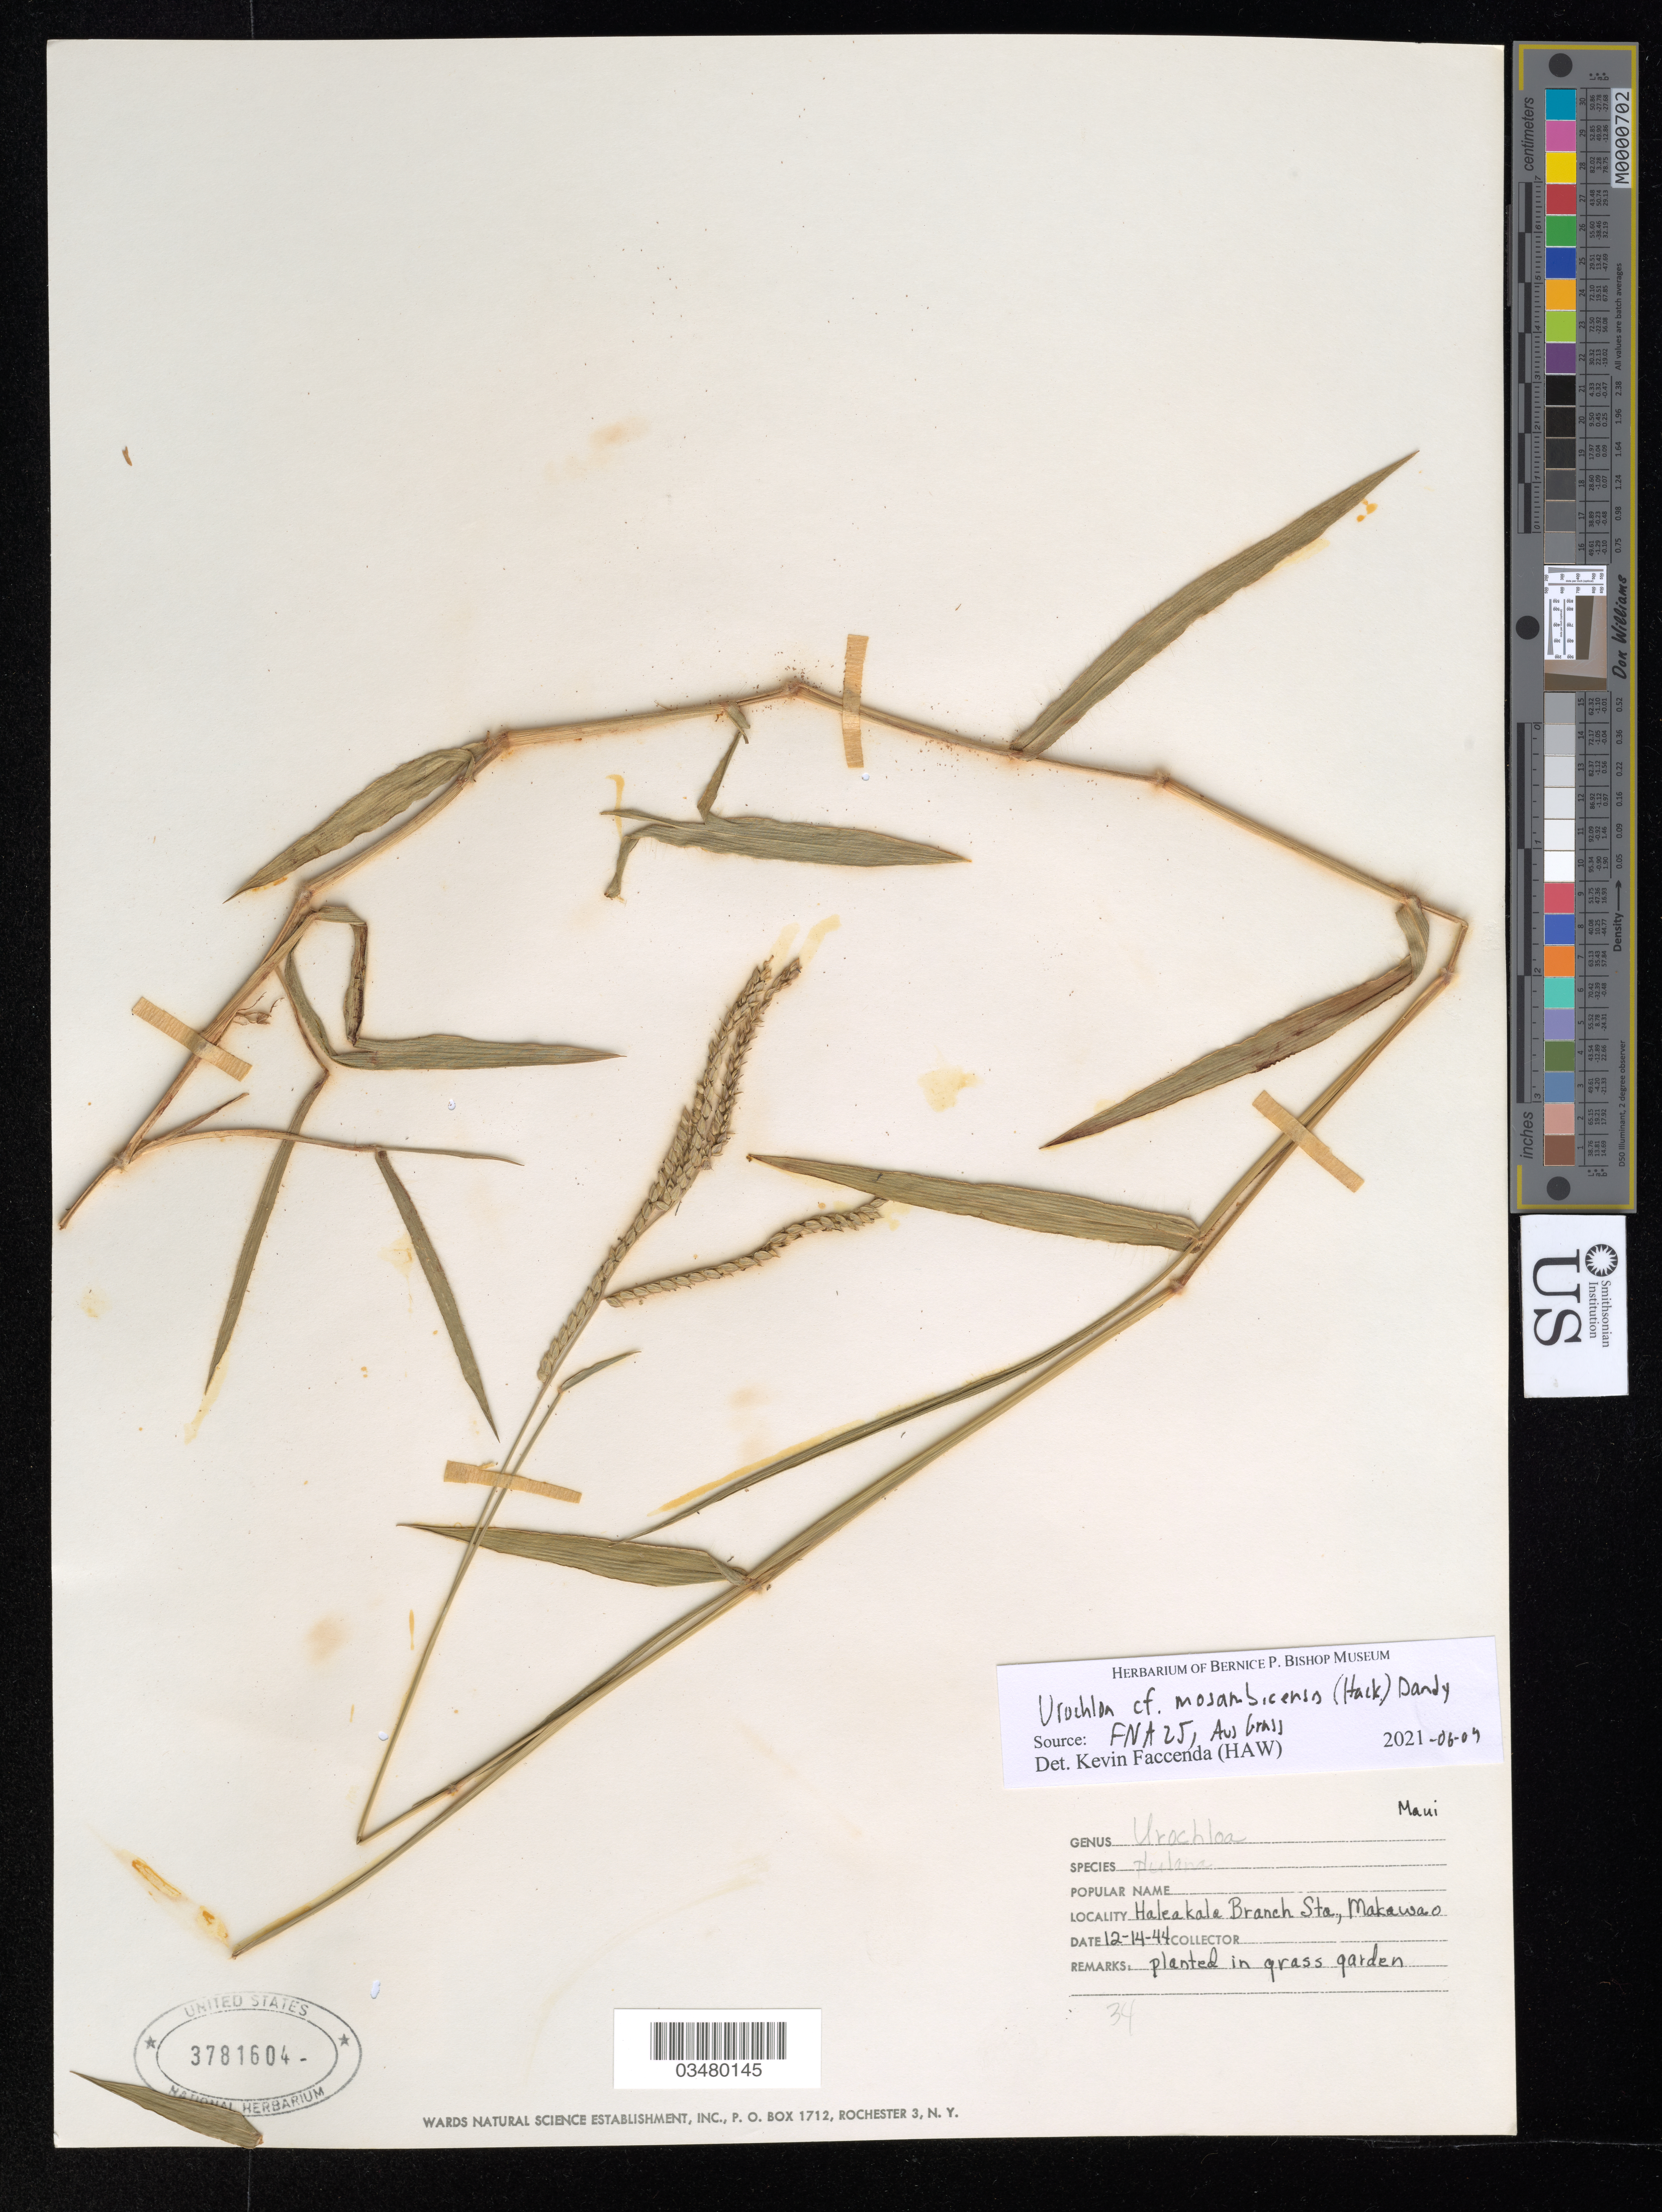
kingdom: Plantae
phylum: Tracheophyta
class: Liliopsida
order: Poales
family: Poaceae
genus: Urochloa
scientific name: Urochloa mosambicensis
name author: (Hack.) Dandy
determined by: Faccenda, K.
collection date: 1944-12-14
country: United States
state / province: Hawaii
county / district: Maui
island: Maui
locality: Haleakale Branch Sta., Makawao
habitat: Grass garden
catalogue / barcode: US 3781604